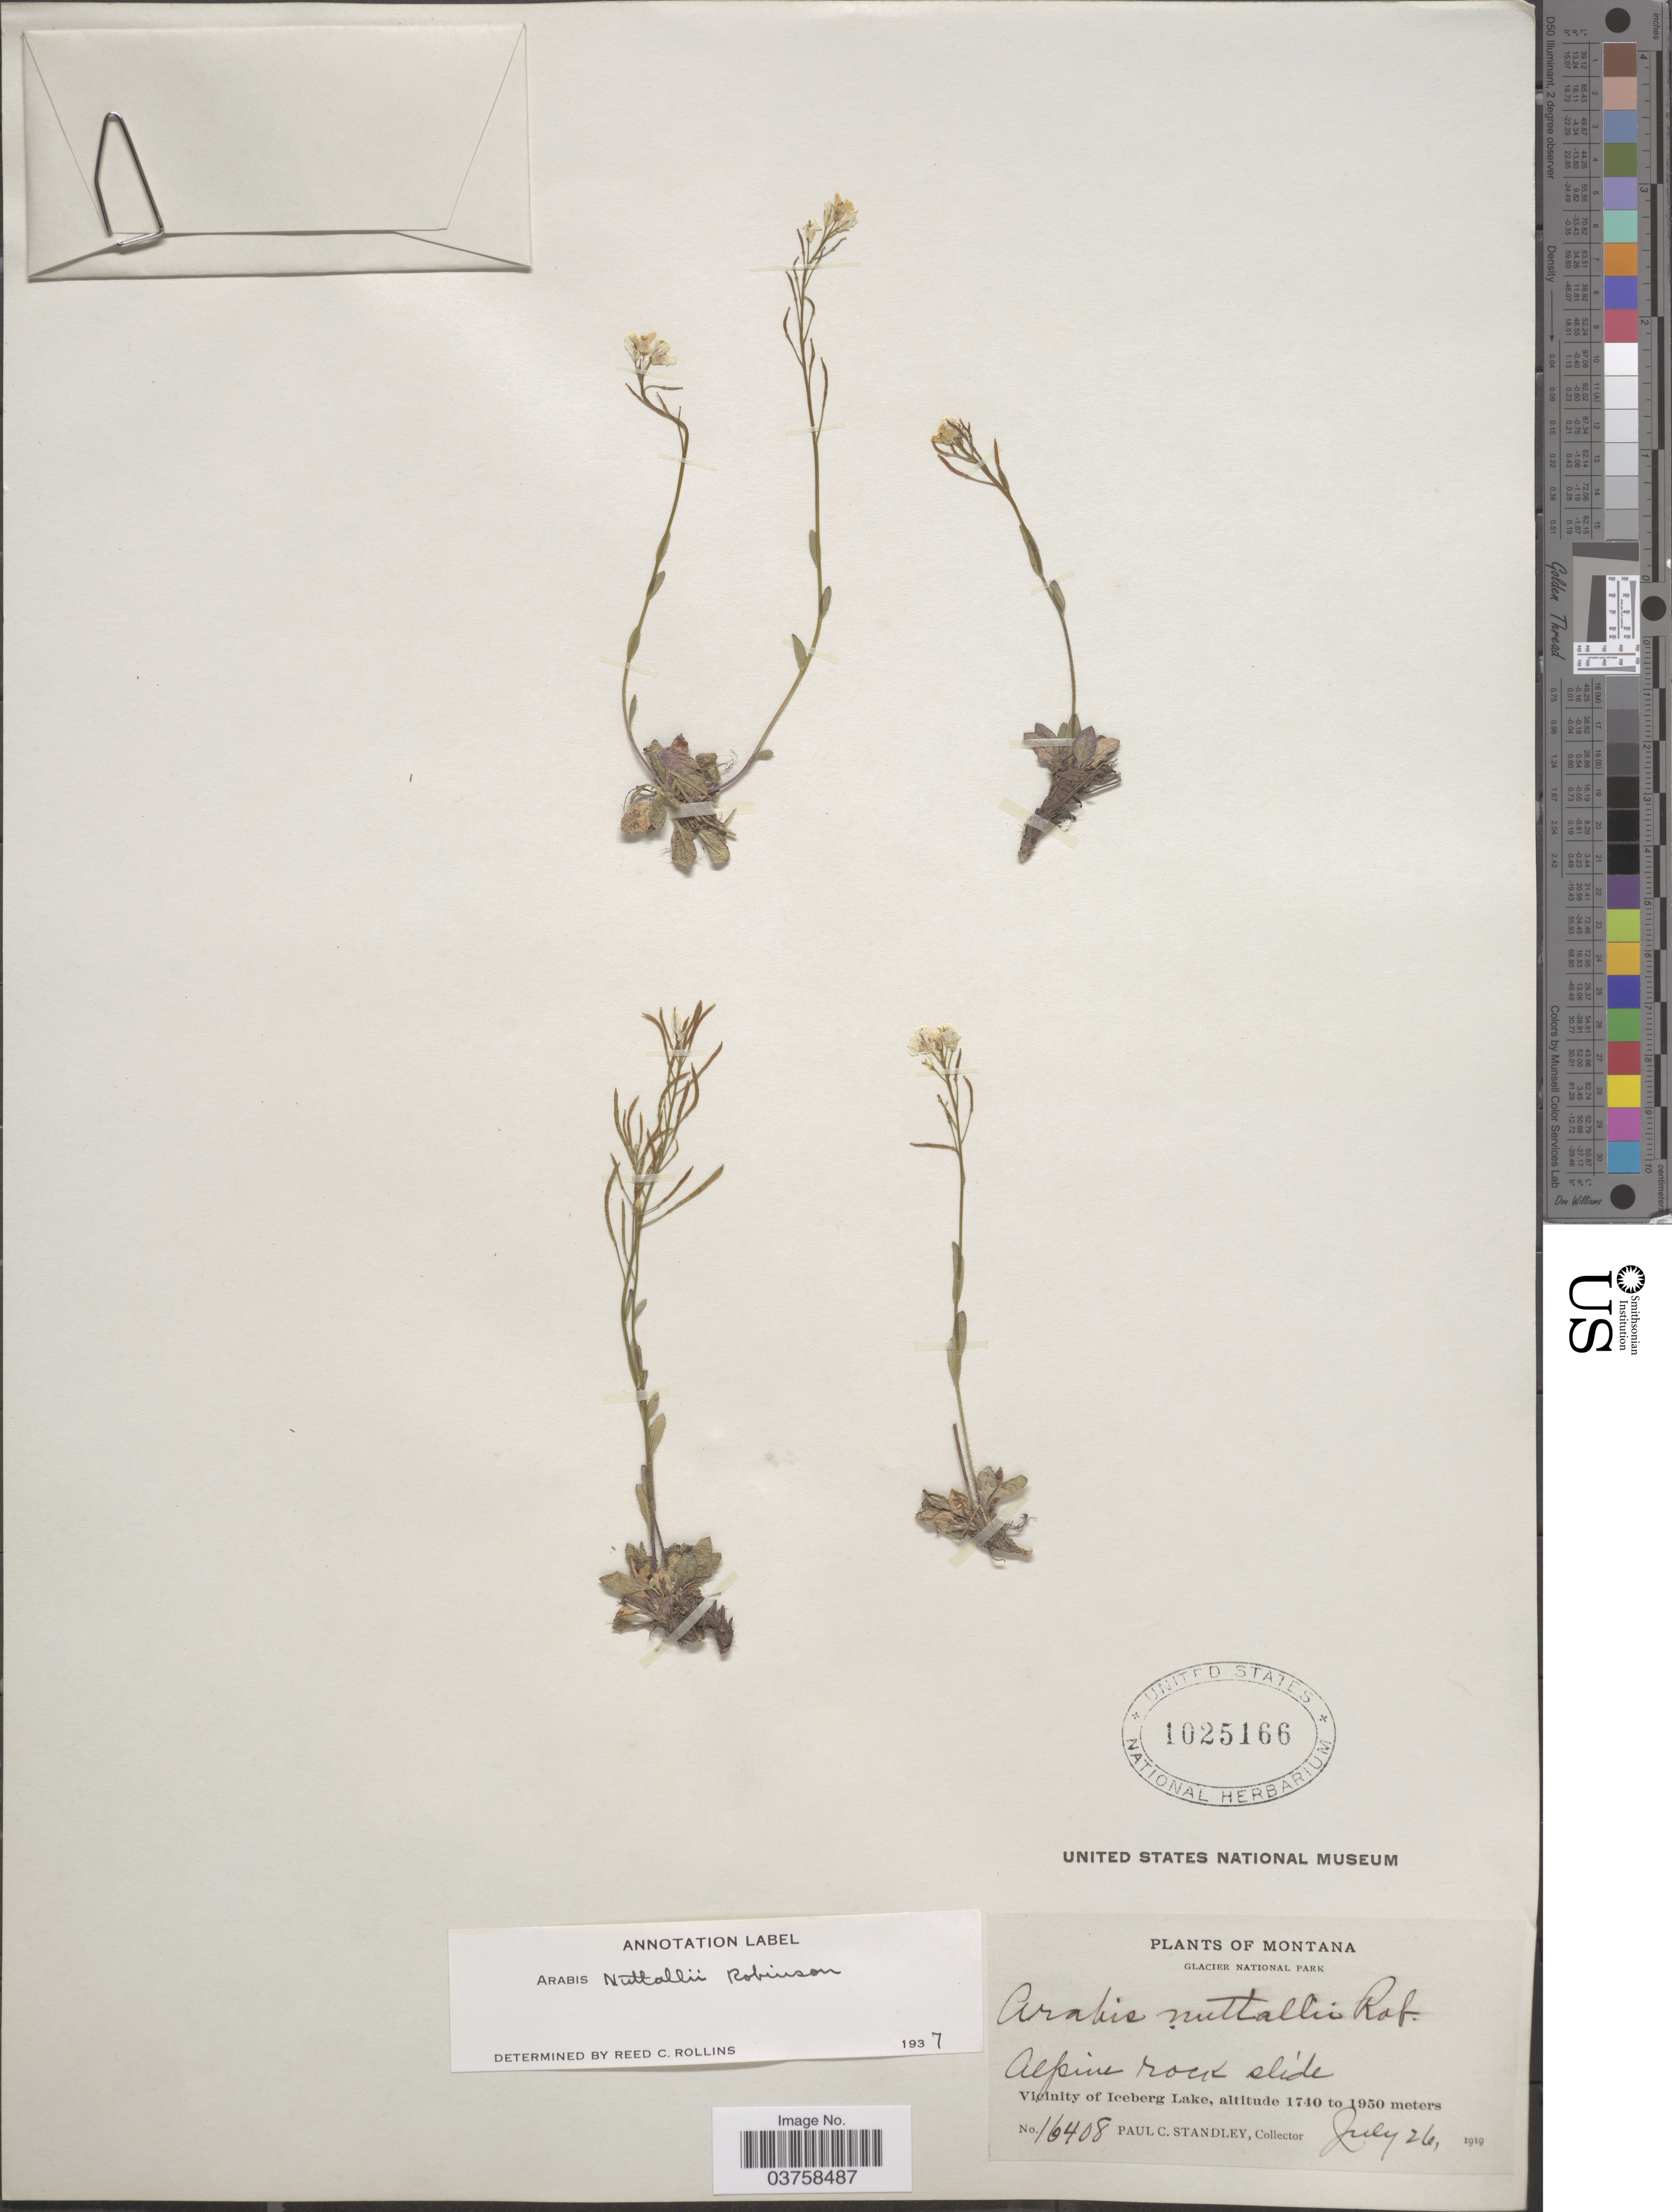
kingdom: Plantae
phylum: Tracheophyta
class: Magnoliopsida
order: Brassicales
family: Brassicaceae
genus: Arabis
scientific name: Arabis nuttallii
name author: B.L. Rob.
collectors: P. C. Standley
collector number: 16408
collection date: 1919-07-26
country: United States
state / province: Montana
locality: Glacier National Park. Vicinity of Iceberg Lake.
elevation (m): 1740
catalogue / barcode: US 1025166